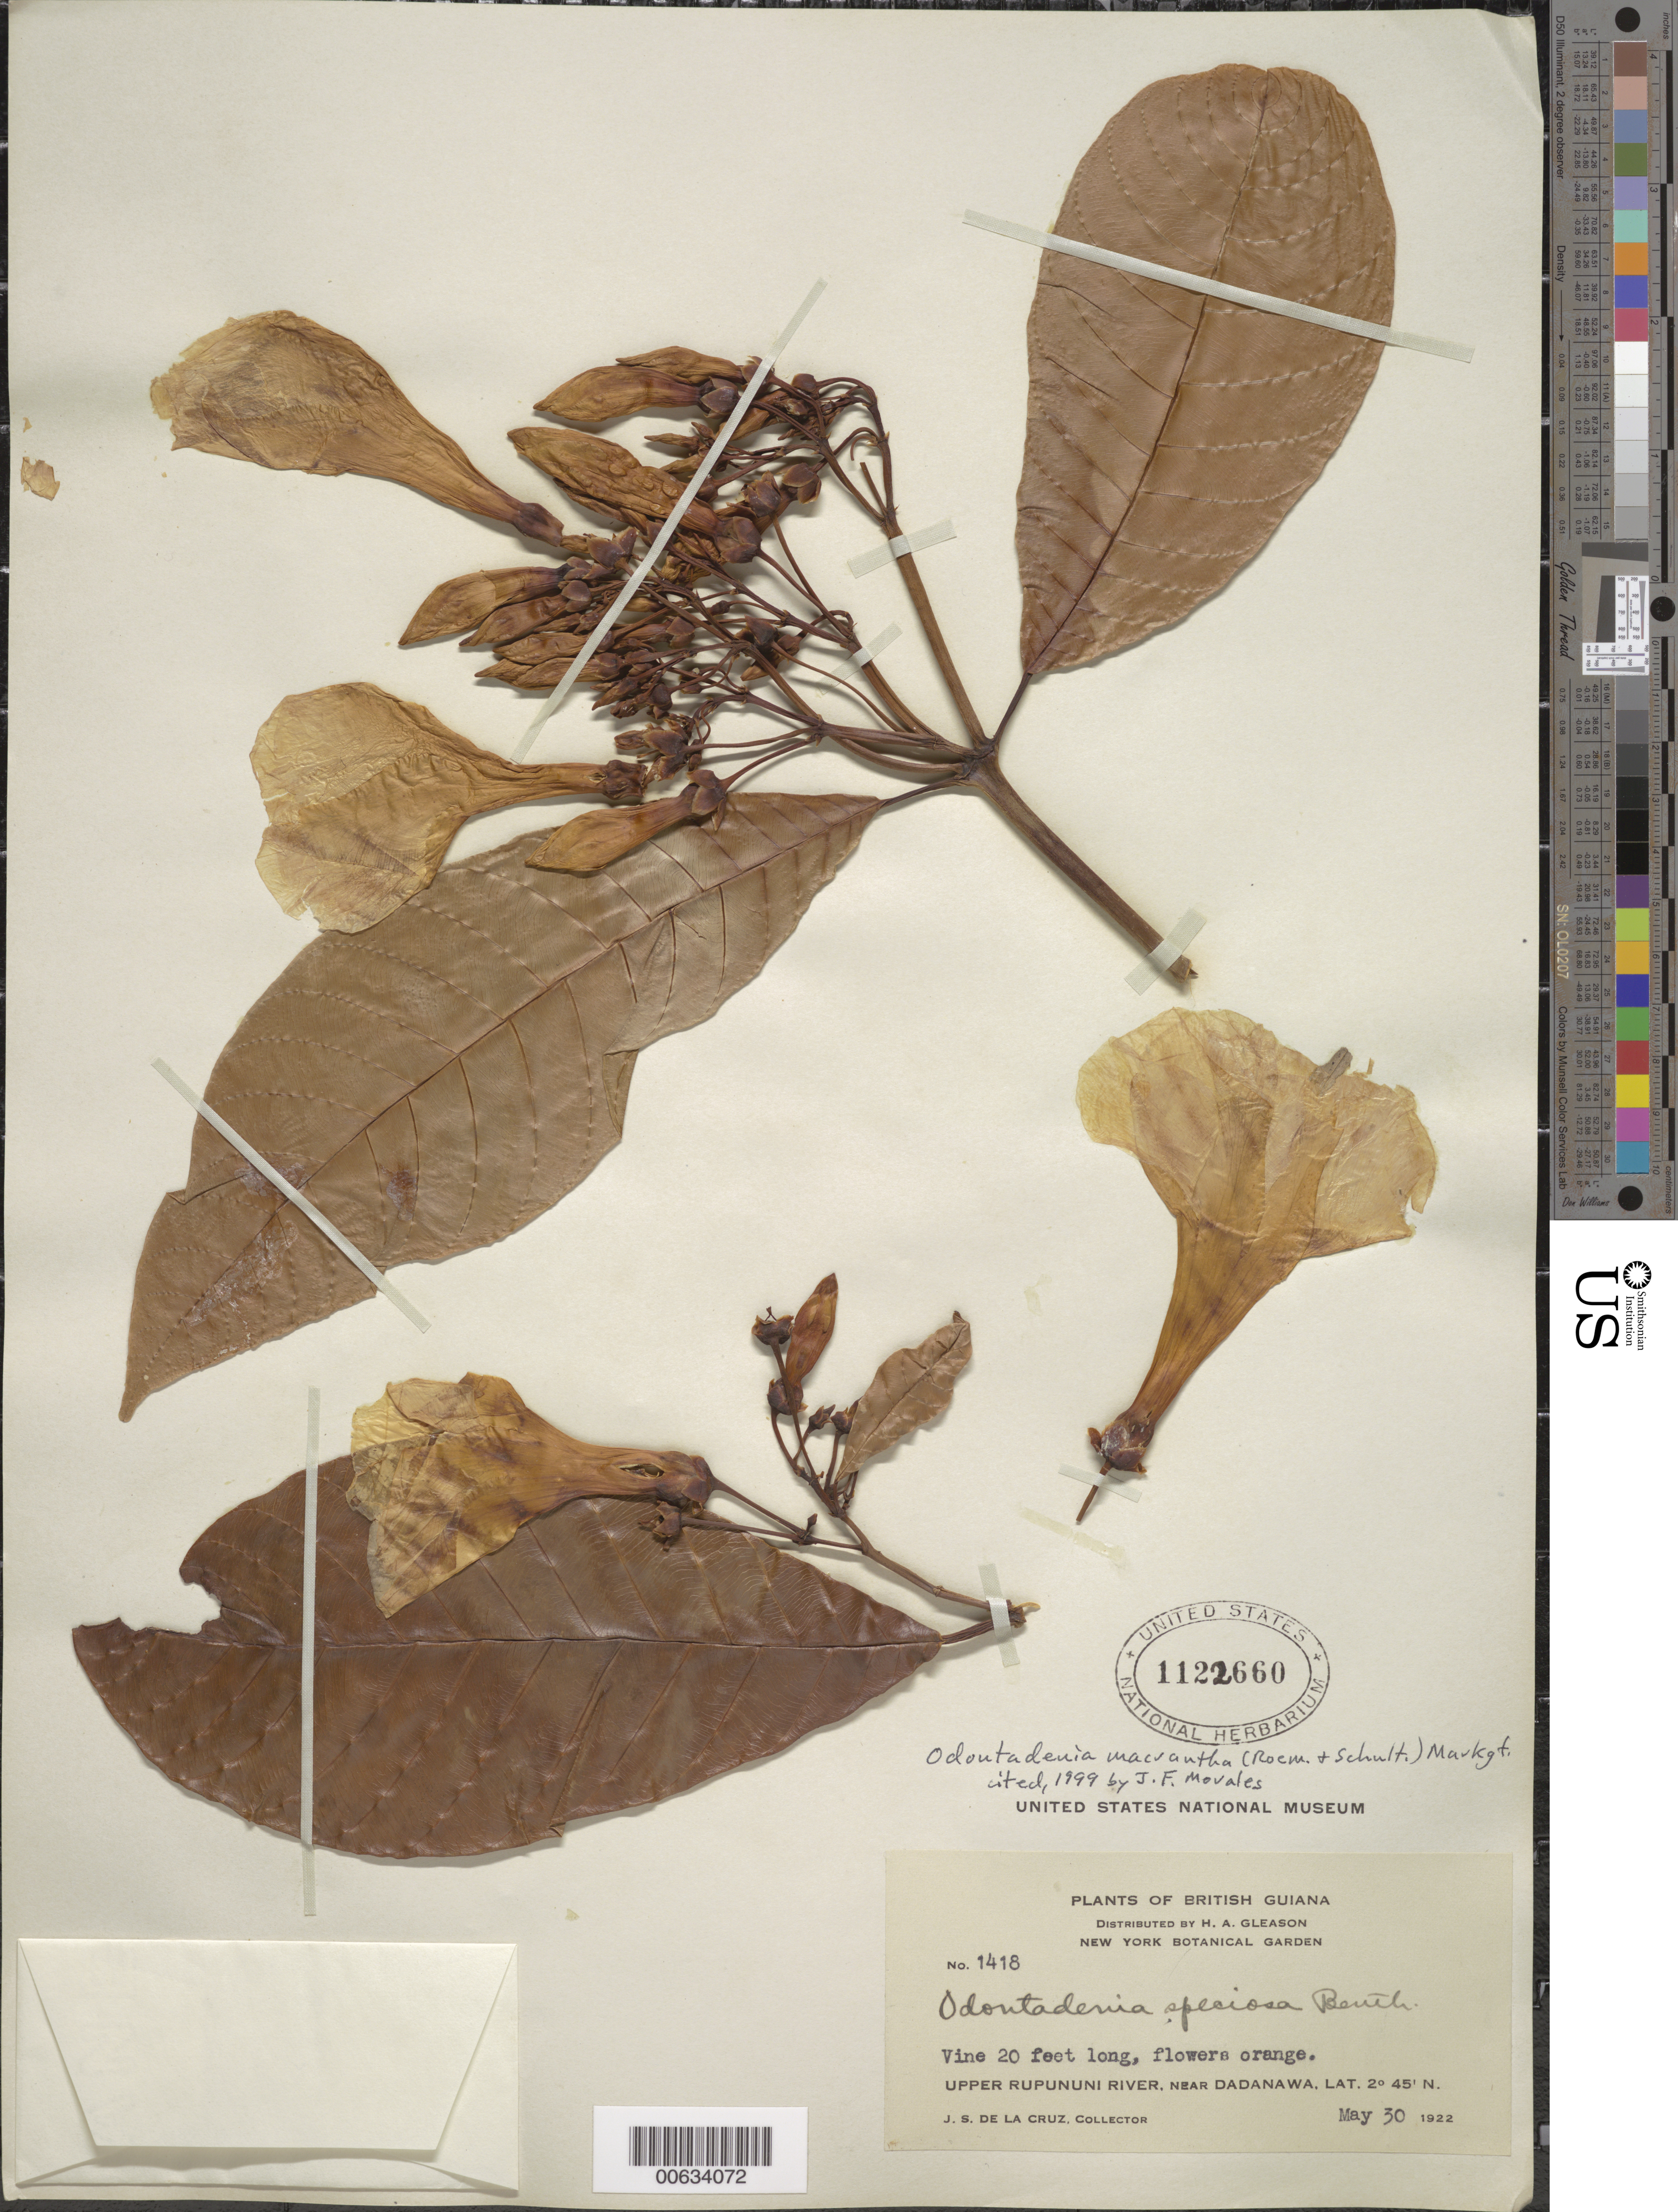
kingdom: Plantae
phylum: Tracheophyta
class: Magnoliopsida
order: Gentianales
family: Apocynaceae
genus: Odontadenia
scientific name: Odontadenia macrantha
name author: (Roem. & Schult.) Markgr.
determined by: Morales, J. F.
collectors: J. S. de la Cruz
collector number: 1418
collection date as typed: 30-May-22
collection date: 1922-05-30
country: Guyana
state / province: U. Takutu-U. Essequibo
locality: Dadanawa, vic., upper Rupununi R.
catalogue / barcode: US 1122660